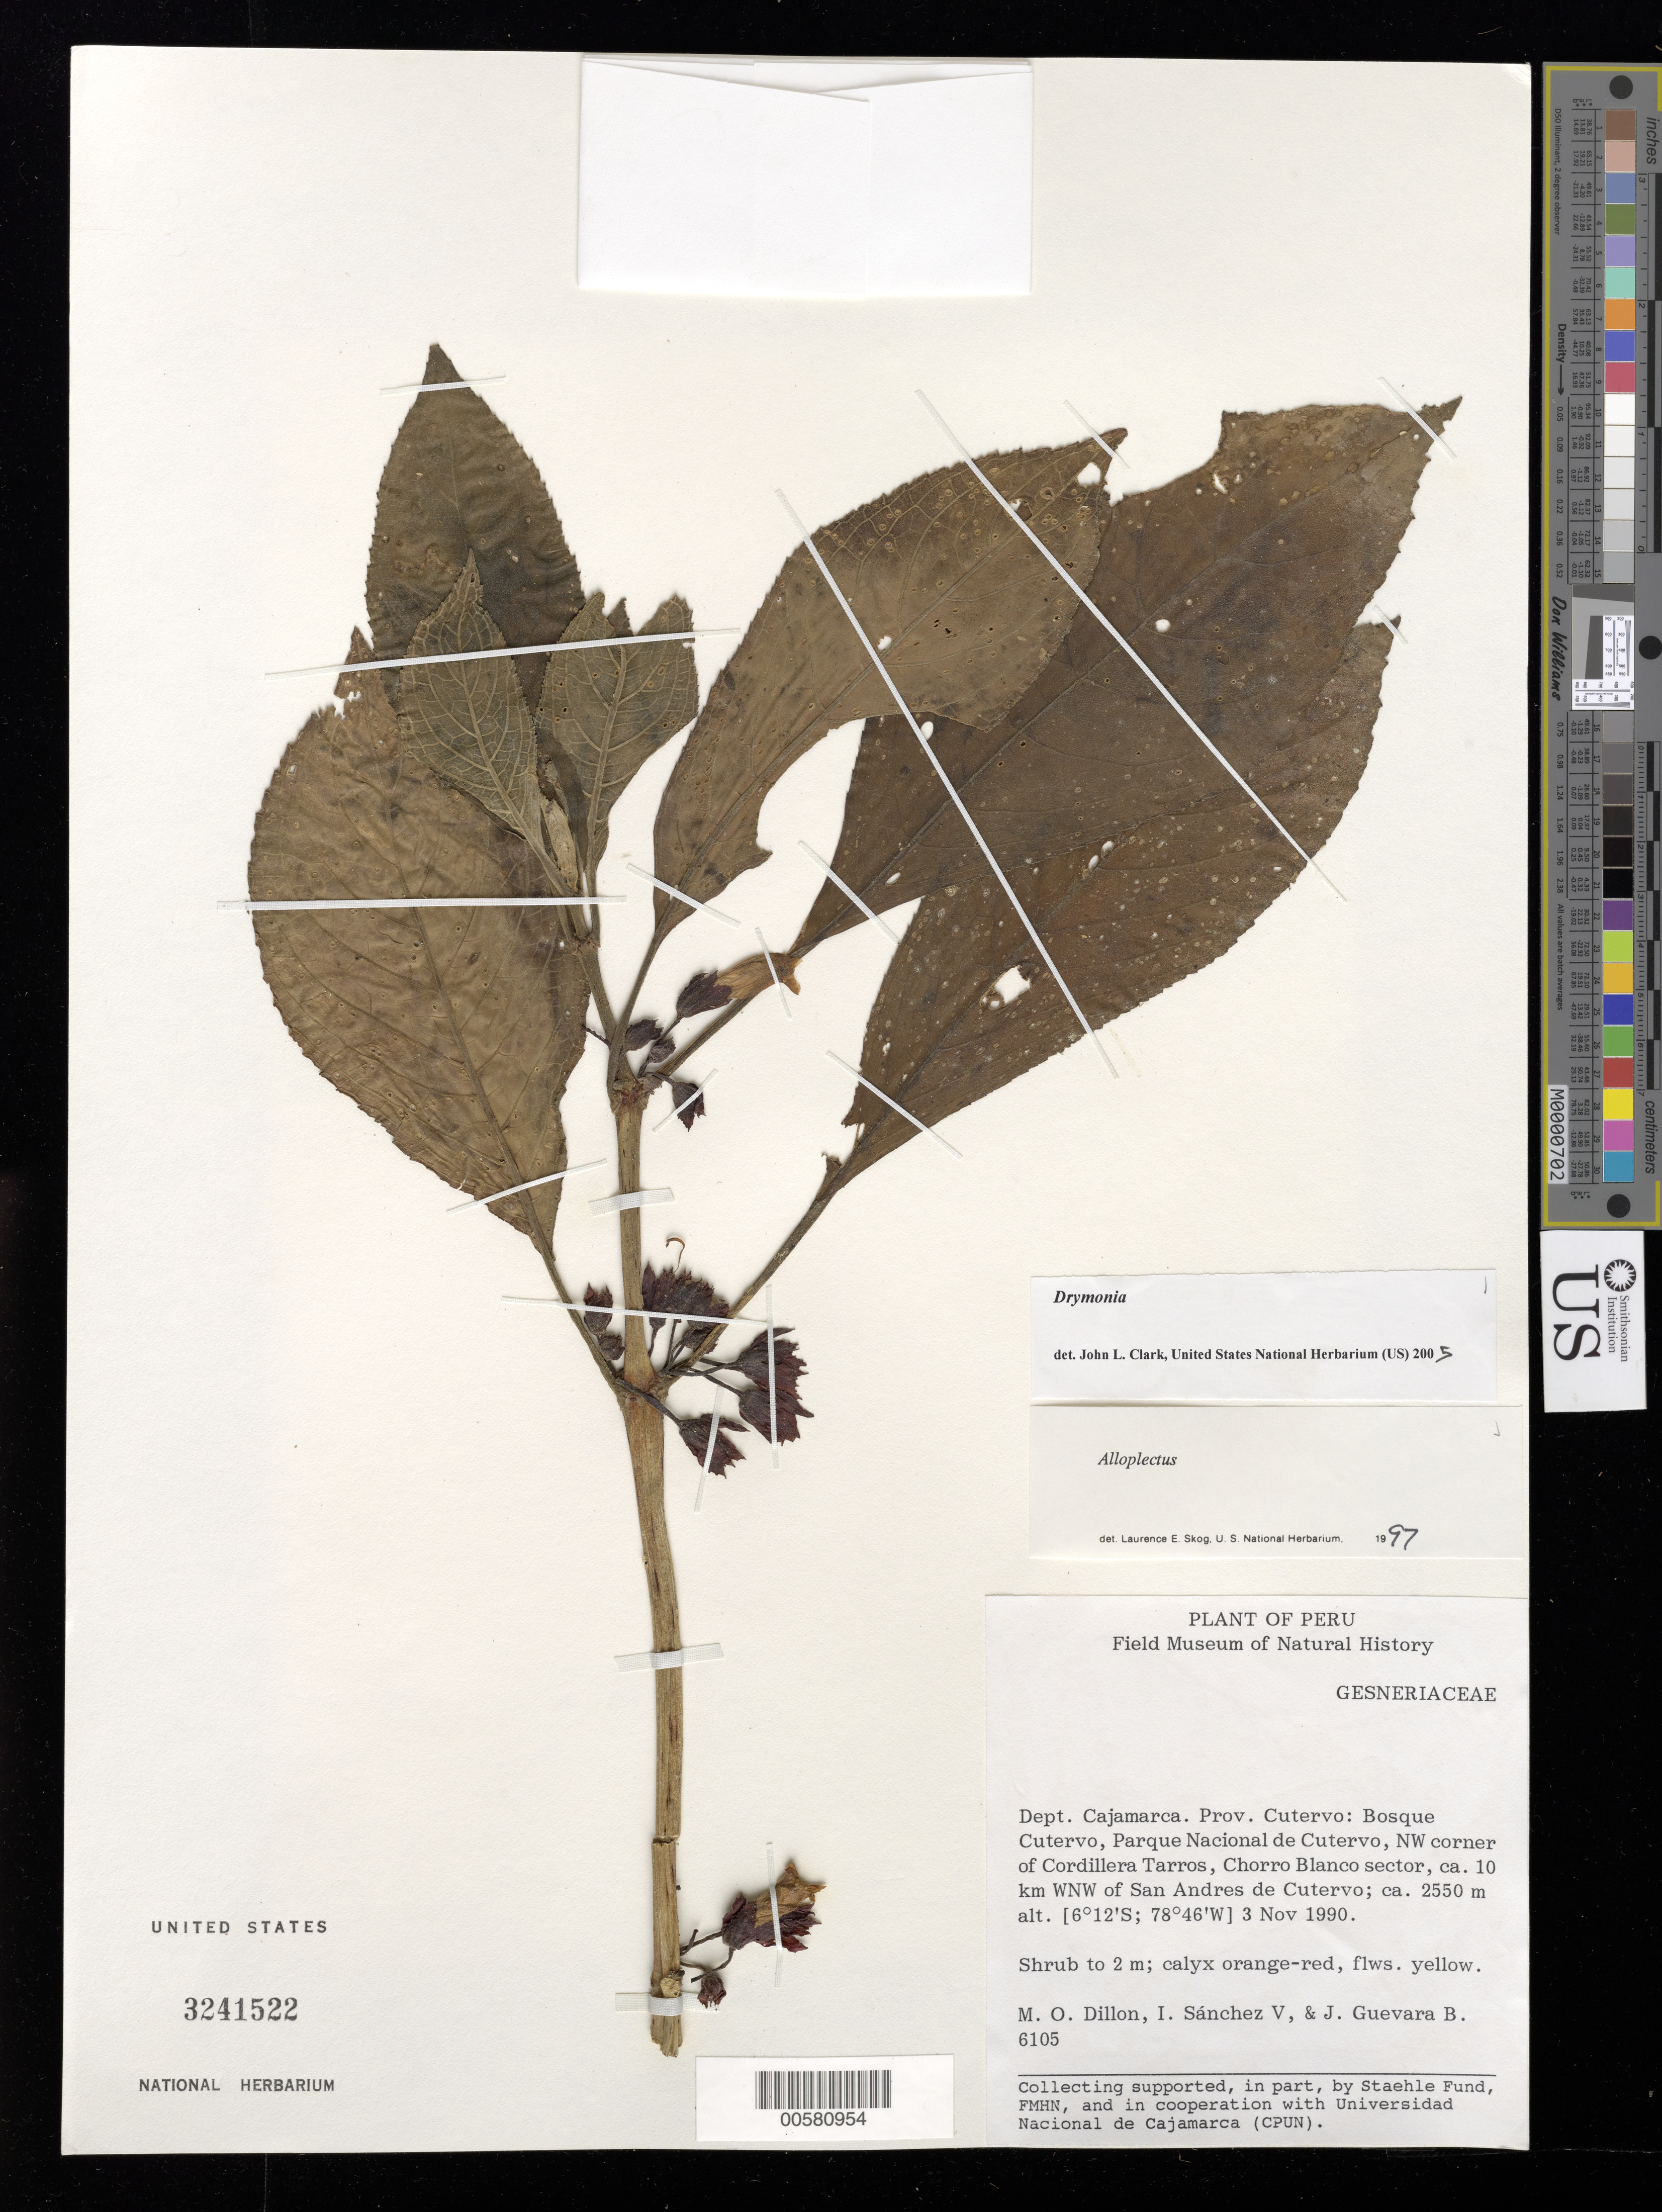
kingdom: Plantae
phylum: Tracheophyta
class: Magnoliopsida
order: Lamiales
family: Gesneriaceae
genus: Drymonia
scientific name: Drymonia cutervoensis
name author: J.L. Clark et al.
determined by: Skog, Laurence E.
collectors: M. O. Dillon, I. M. Sánchez Vega & J. Guevara B.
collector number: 6105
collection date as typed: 03 Nov 1990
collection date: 1990-11-03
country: Peru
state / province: Cajamarca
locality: Prov. Cutervo: Bosque Cutervo, Parque Nacional de Cutervo, NW corner of Cordillera Tarros, Chorro Blanco sector, ca. 10 kkm WNW of San Andres de Cutervo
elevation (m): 2550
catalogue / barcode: US 3241522